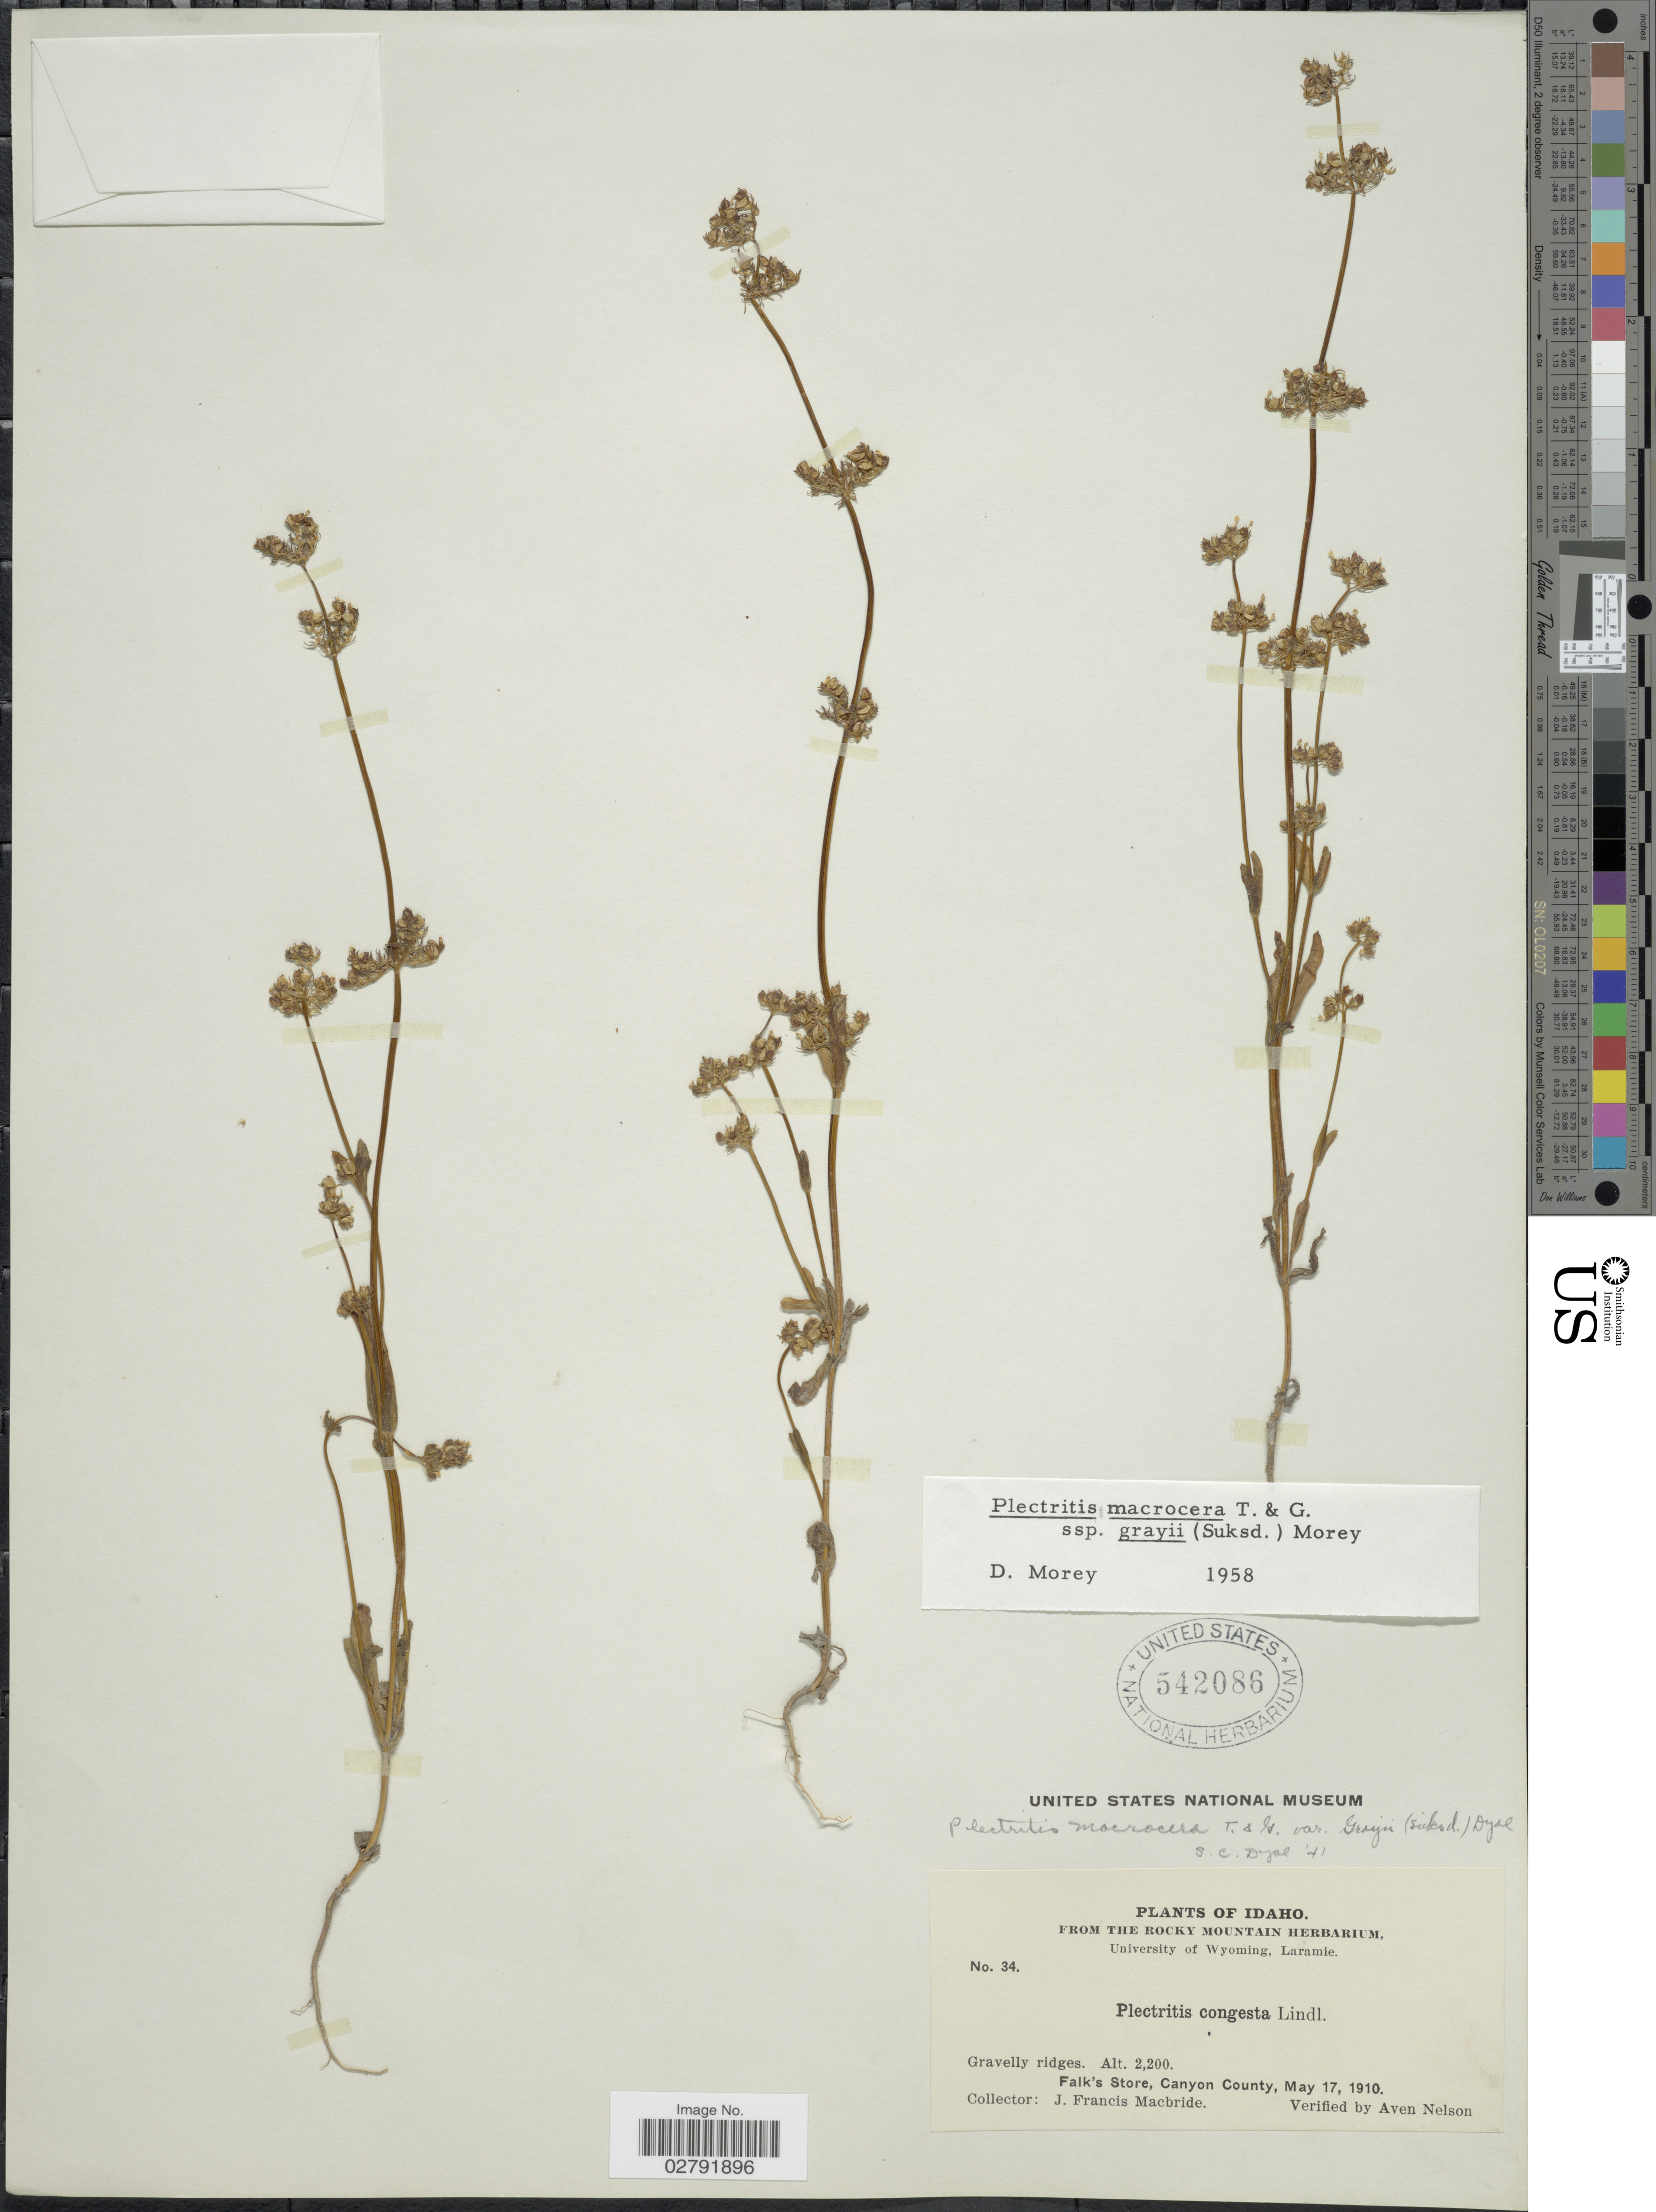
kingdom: Plantae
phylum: Tracheophyta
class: Magnoliopsida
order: Dipsacales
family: Caprifoliaceae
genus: Plectritis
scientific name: Plectritis macrocera subsp. grayi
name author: (Suksd.) Morey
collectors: J. F. Macbride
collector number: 34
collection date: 1910-05-17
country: United States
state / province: Idaho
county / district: Canyon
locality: Falk's Store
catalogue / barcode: US 542086